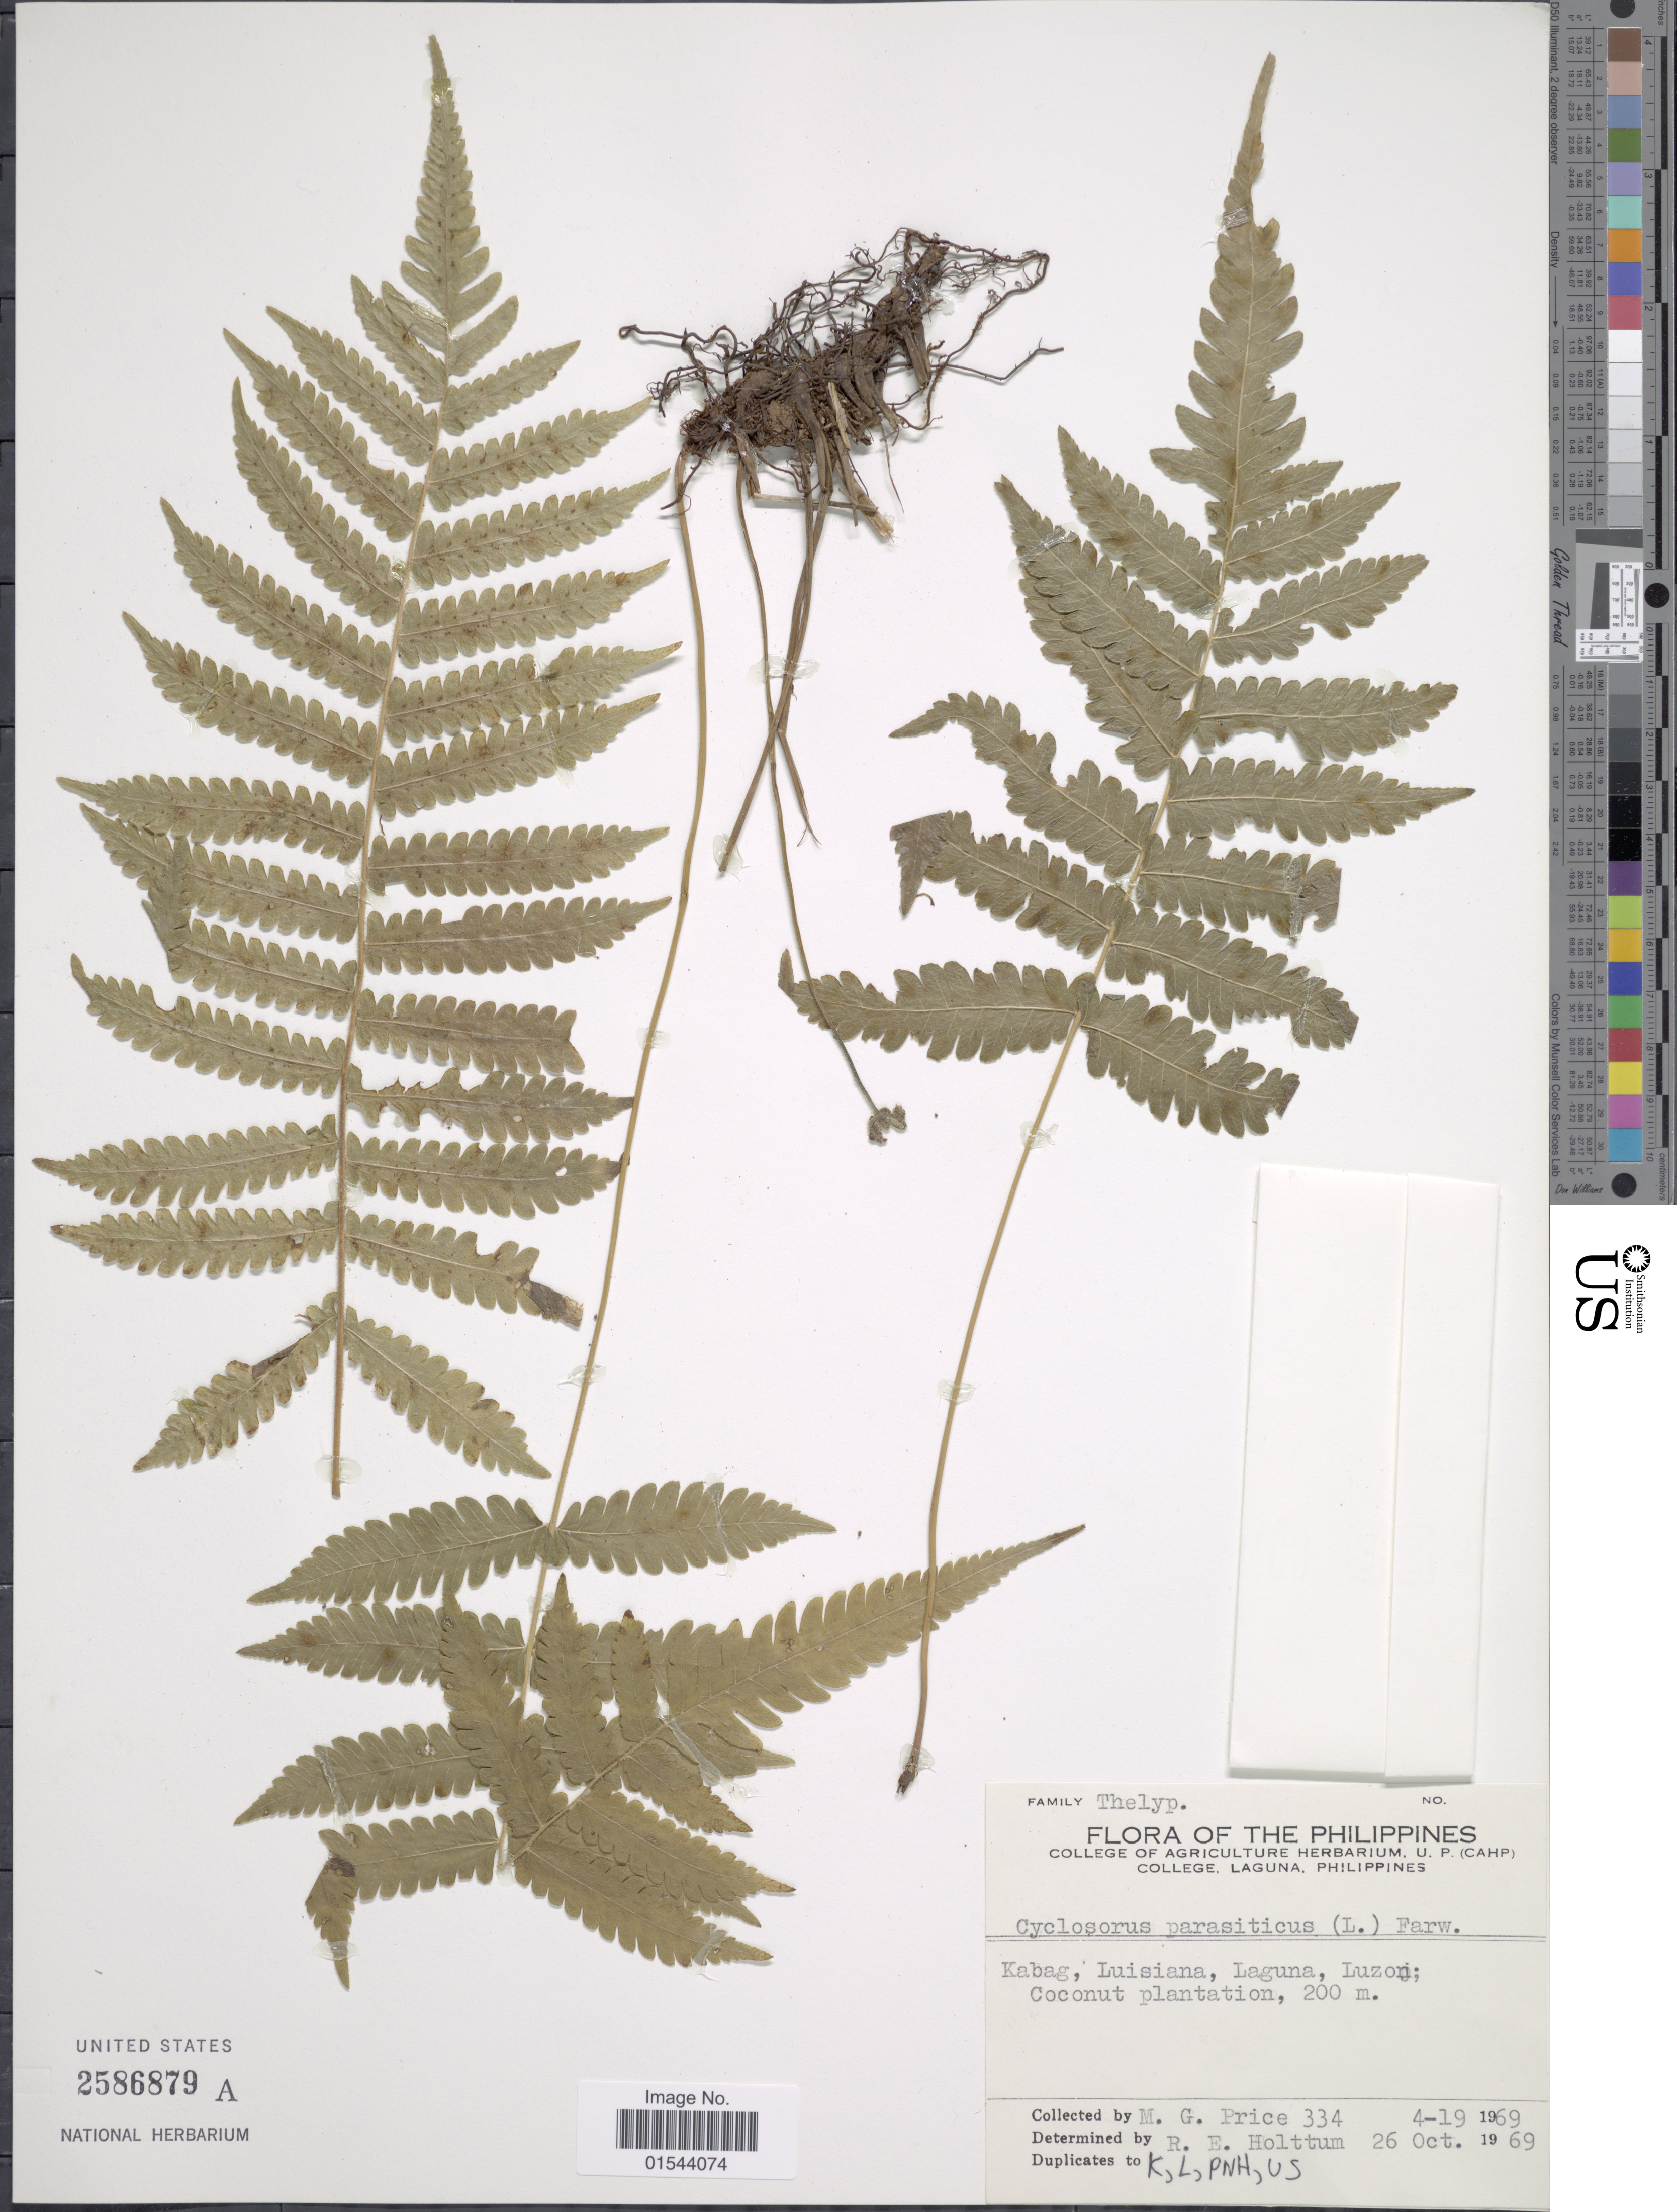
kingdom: Plantae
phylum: Tracheophyta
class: Polypodiopsida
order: Polypodiales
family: Thelypteridaceae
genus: Christella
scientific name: Christella parasitica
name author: (L.) H. Lév.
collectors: M. G. Price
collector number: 334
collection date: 1969-04-19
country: Philippines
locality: Kabag, Luisiana, Laguna, Luzon; Coconut plantation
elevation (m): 200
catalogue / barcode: US 2586879A